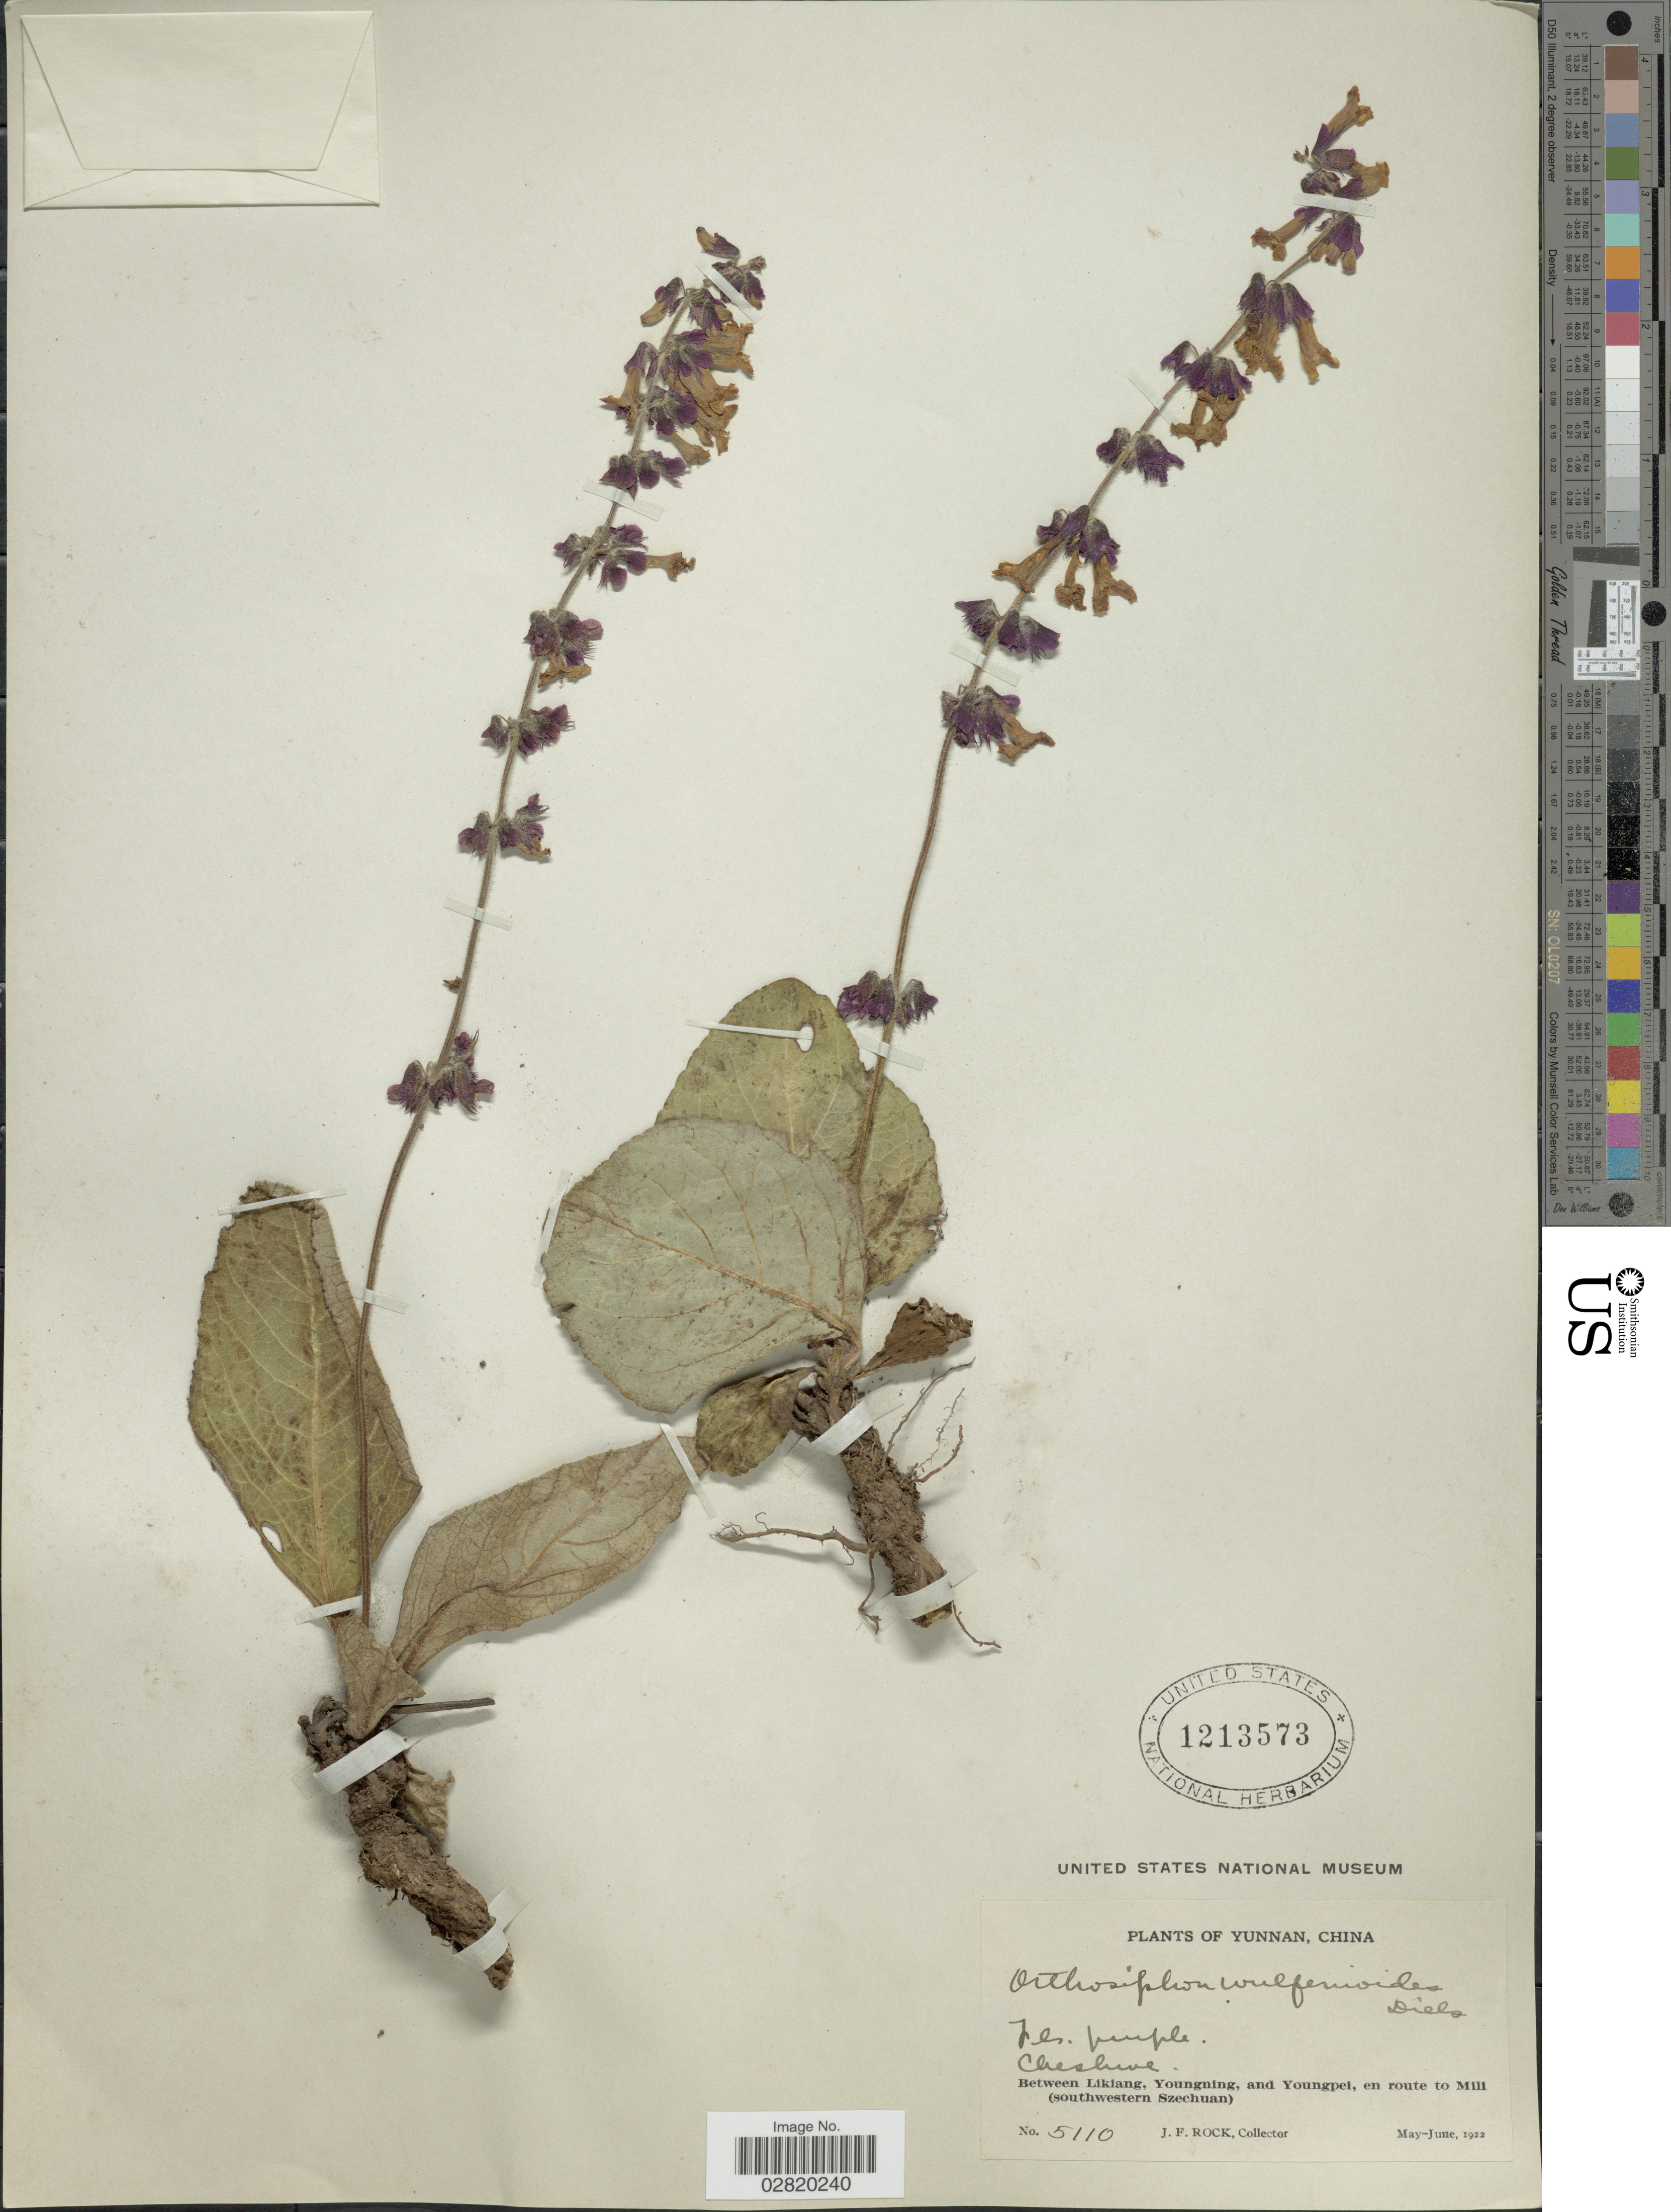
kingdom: Plantae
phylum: Tracheophyta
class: Magnoliopsida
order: Lamiales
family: Lamiaceae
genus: Orthosiphon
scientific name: Orthosiphon wulfenioides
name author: (Diels) Hand.-Mazz.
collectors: J. Rock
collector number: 5110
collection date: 1922-05/1922-06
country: China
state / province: Yunnan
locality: Cheswe. Between Likiang, Youngning, and Youngpei, en route to Mili (southwestern Szechuan).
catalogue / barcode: US 1213573